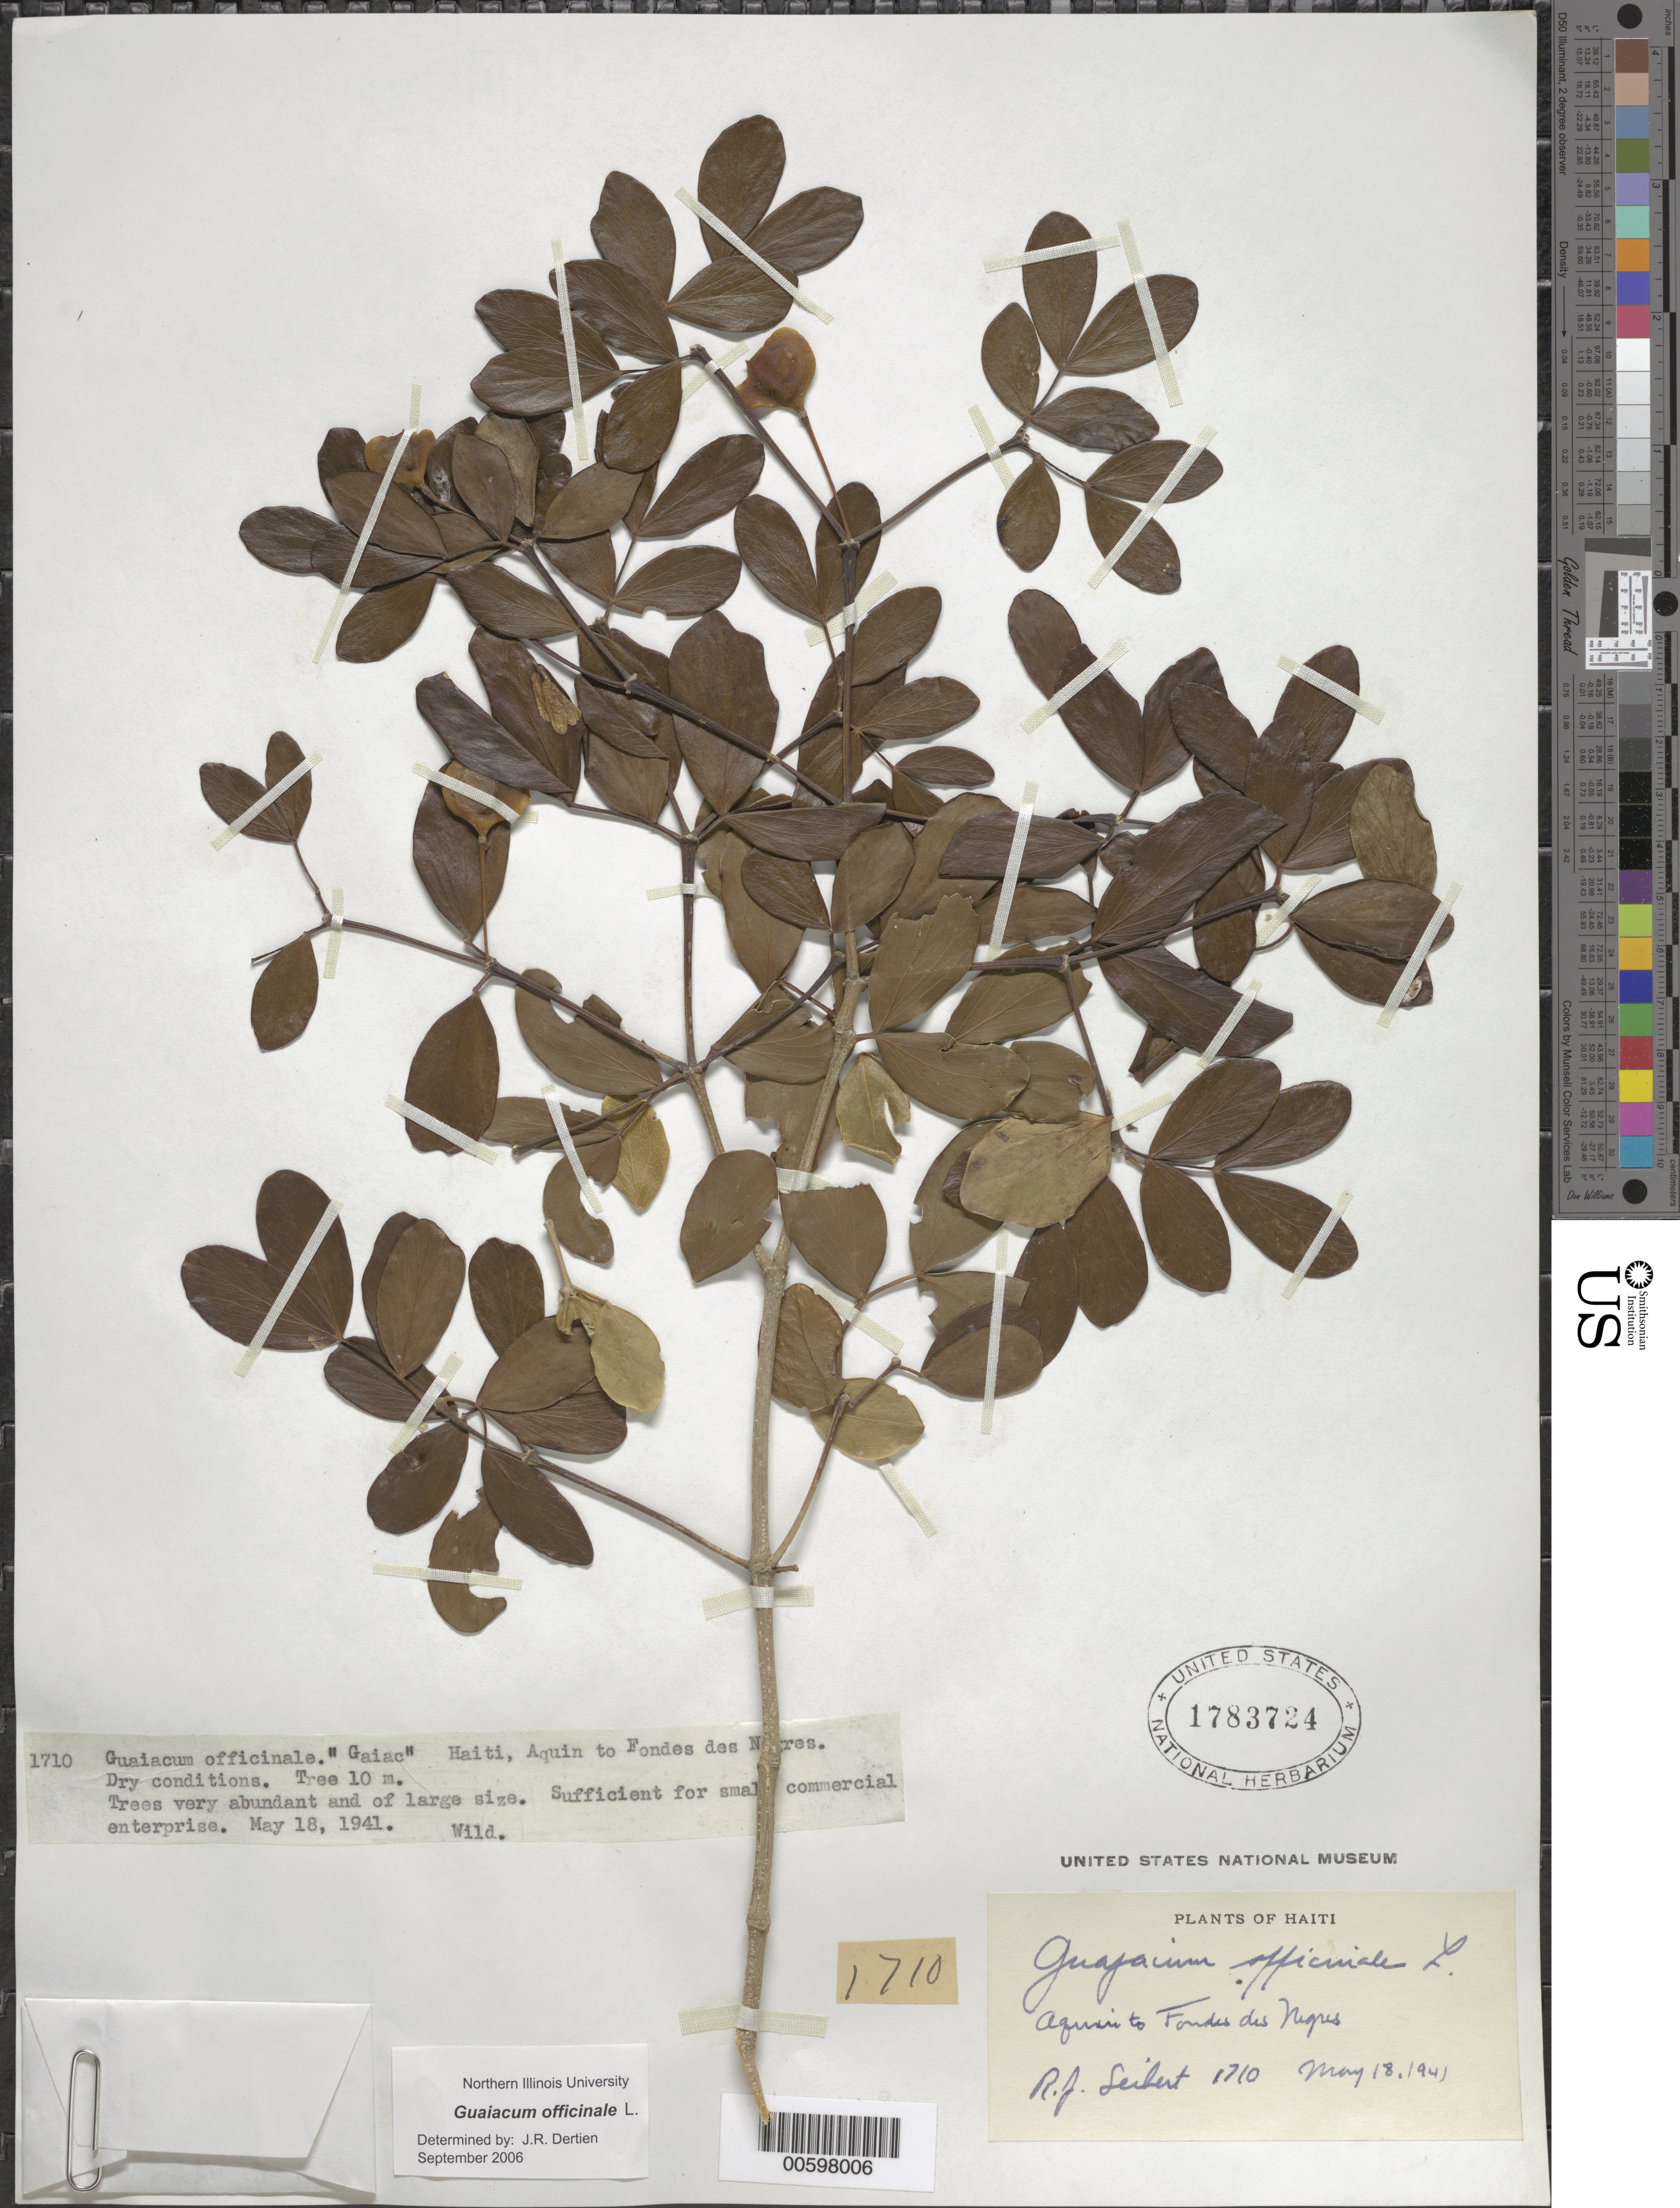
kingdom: Plantae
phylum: Tracheophyta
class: Magnoliopsida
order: Zygophyllales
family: Zygophyllaceae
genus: Guaiacum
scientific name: Guaiacum officinale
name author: L.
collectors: R. J. Seibert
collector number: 1710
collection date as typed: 18 May 1941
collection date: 1941-05-18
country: Haiti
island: Hispaniola Island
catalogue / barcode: US 1783724